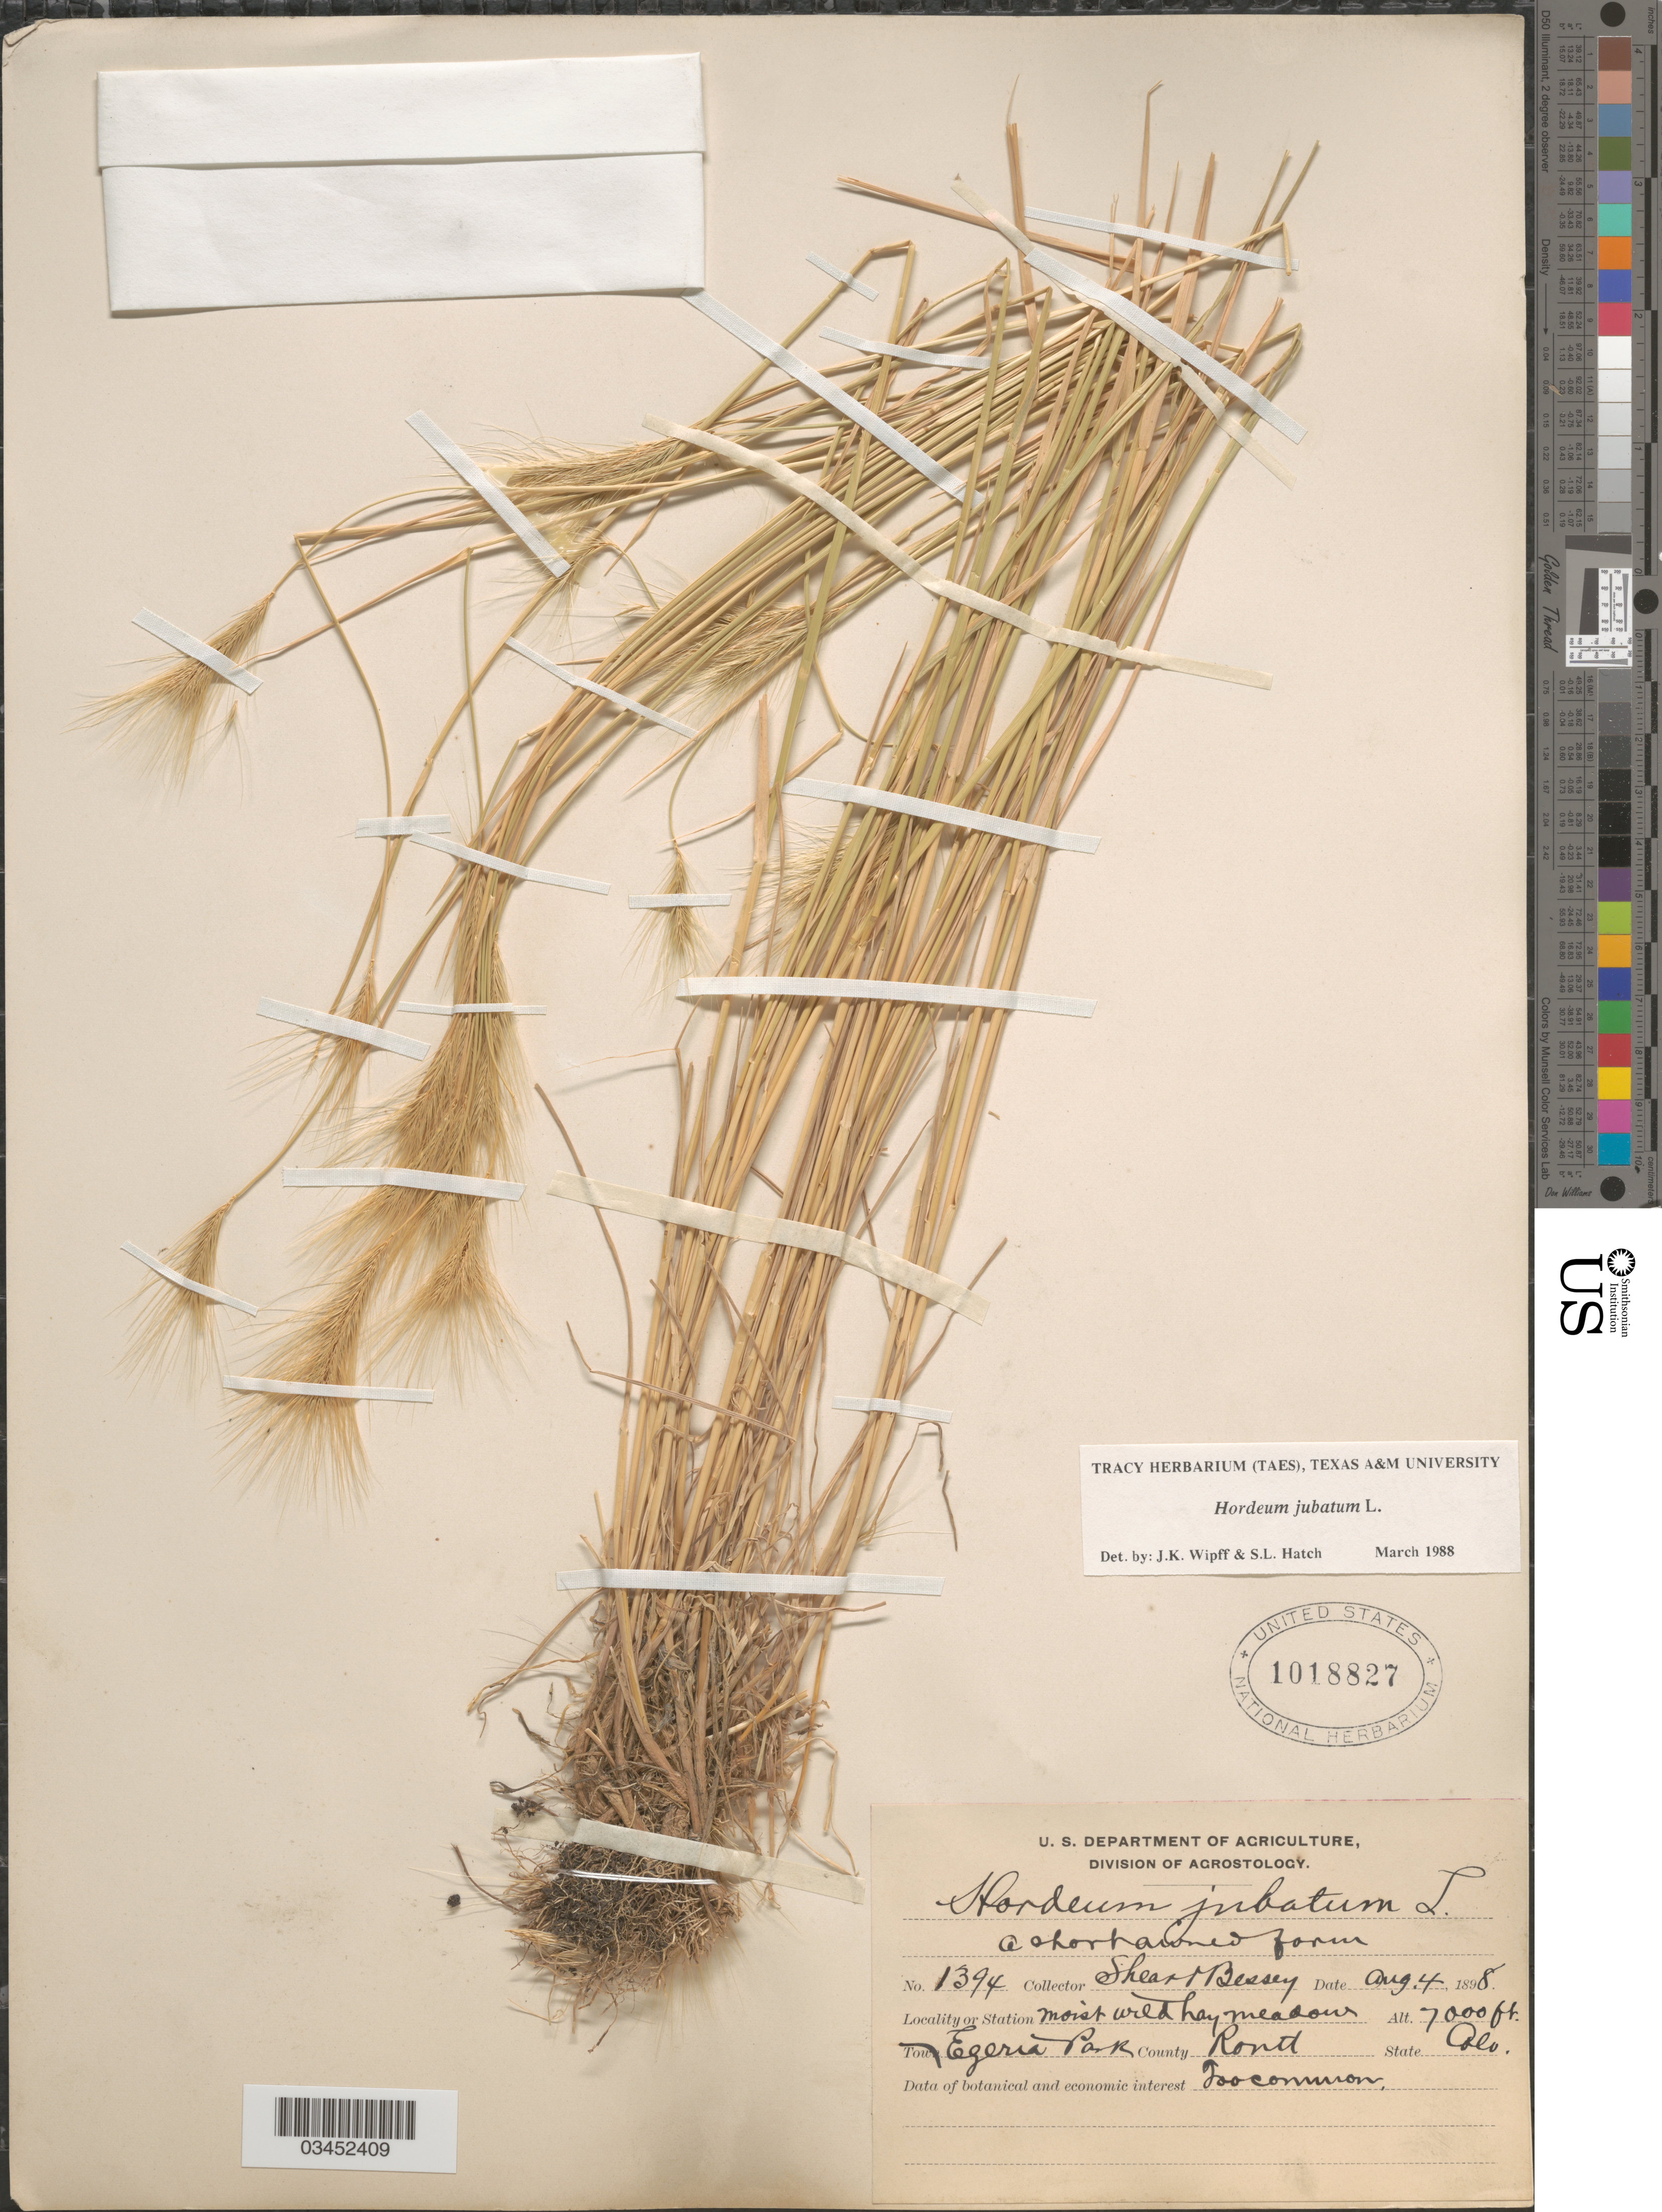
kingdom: Plantae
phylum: Tracheophyta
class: Liliopsida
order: Poales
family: Poaceae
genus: Hordeum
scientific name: Hordeum jubatum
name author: L.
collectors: -- Shear & -. Bessey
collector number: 1394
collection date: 1898-08-04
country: United States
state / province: Colorado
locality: Moist wild hay meadows. Egeria Park. County Routt.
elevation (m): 2134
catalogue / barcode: US 1018827